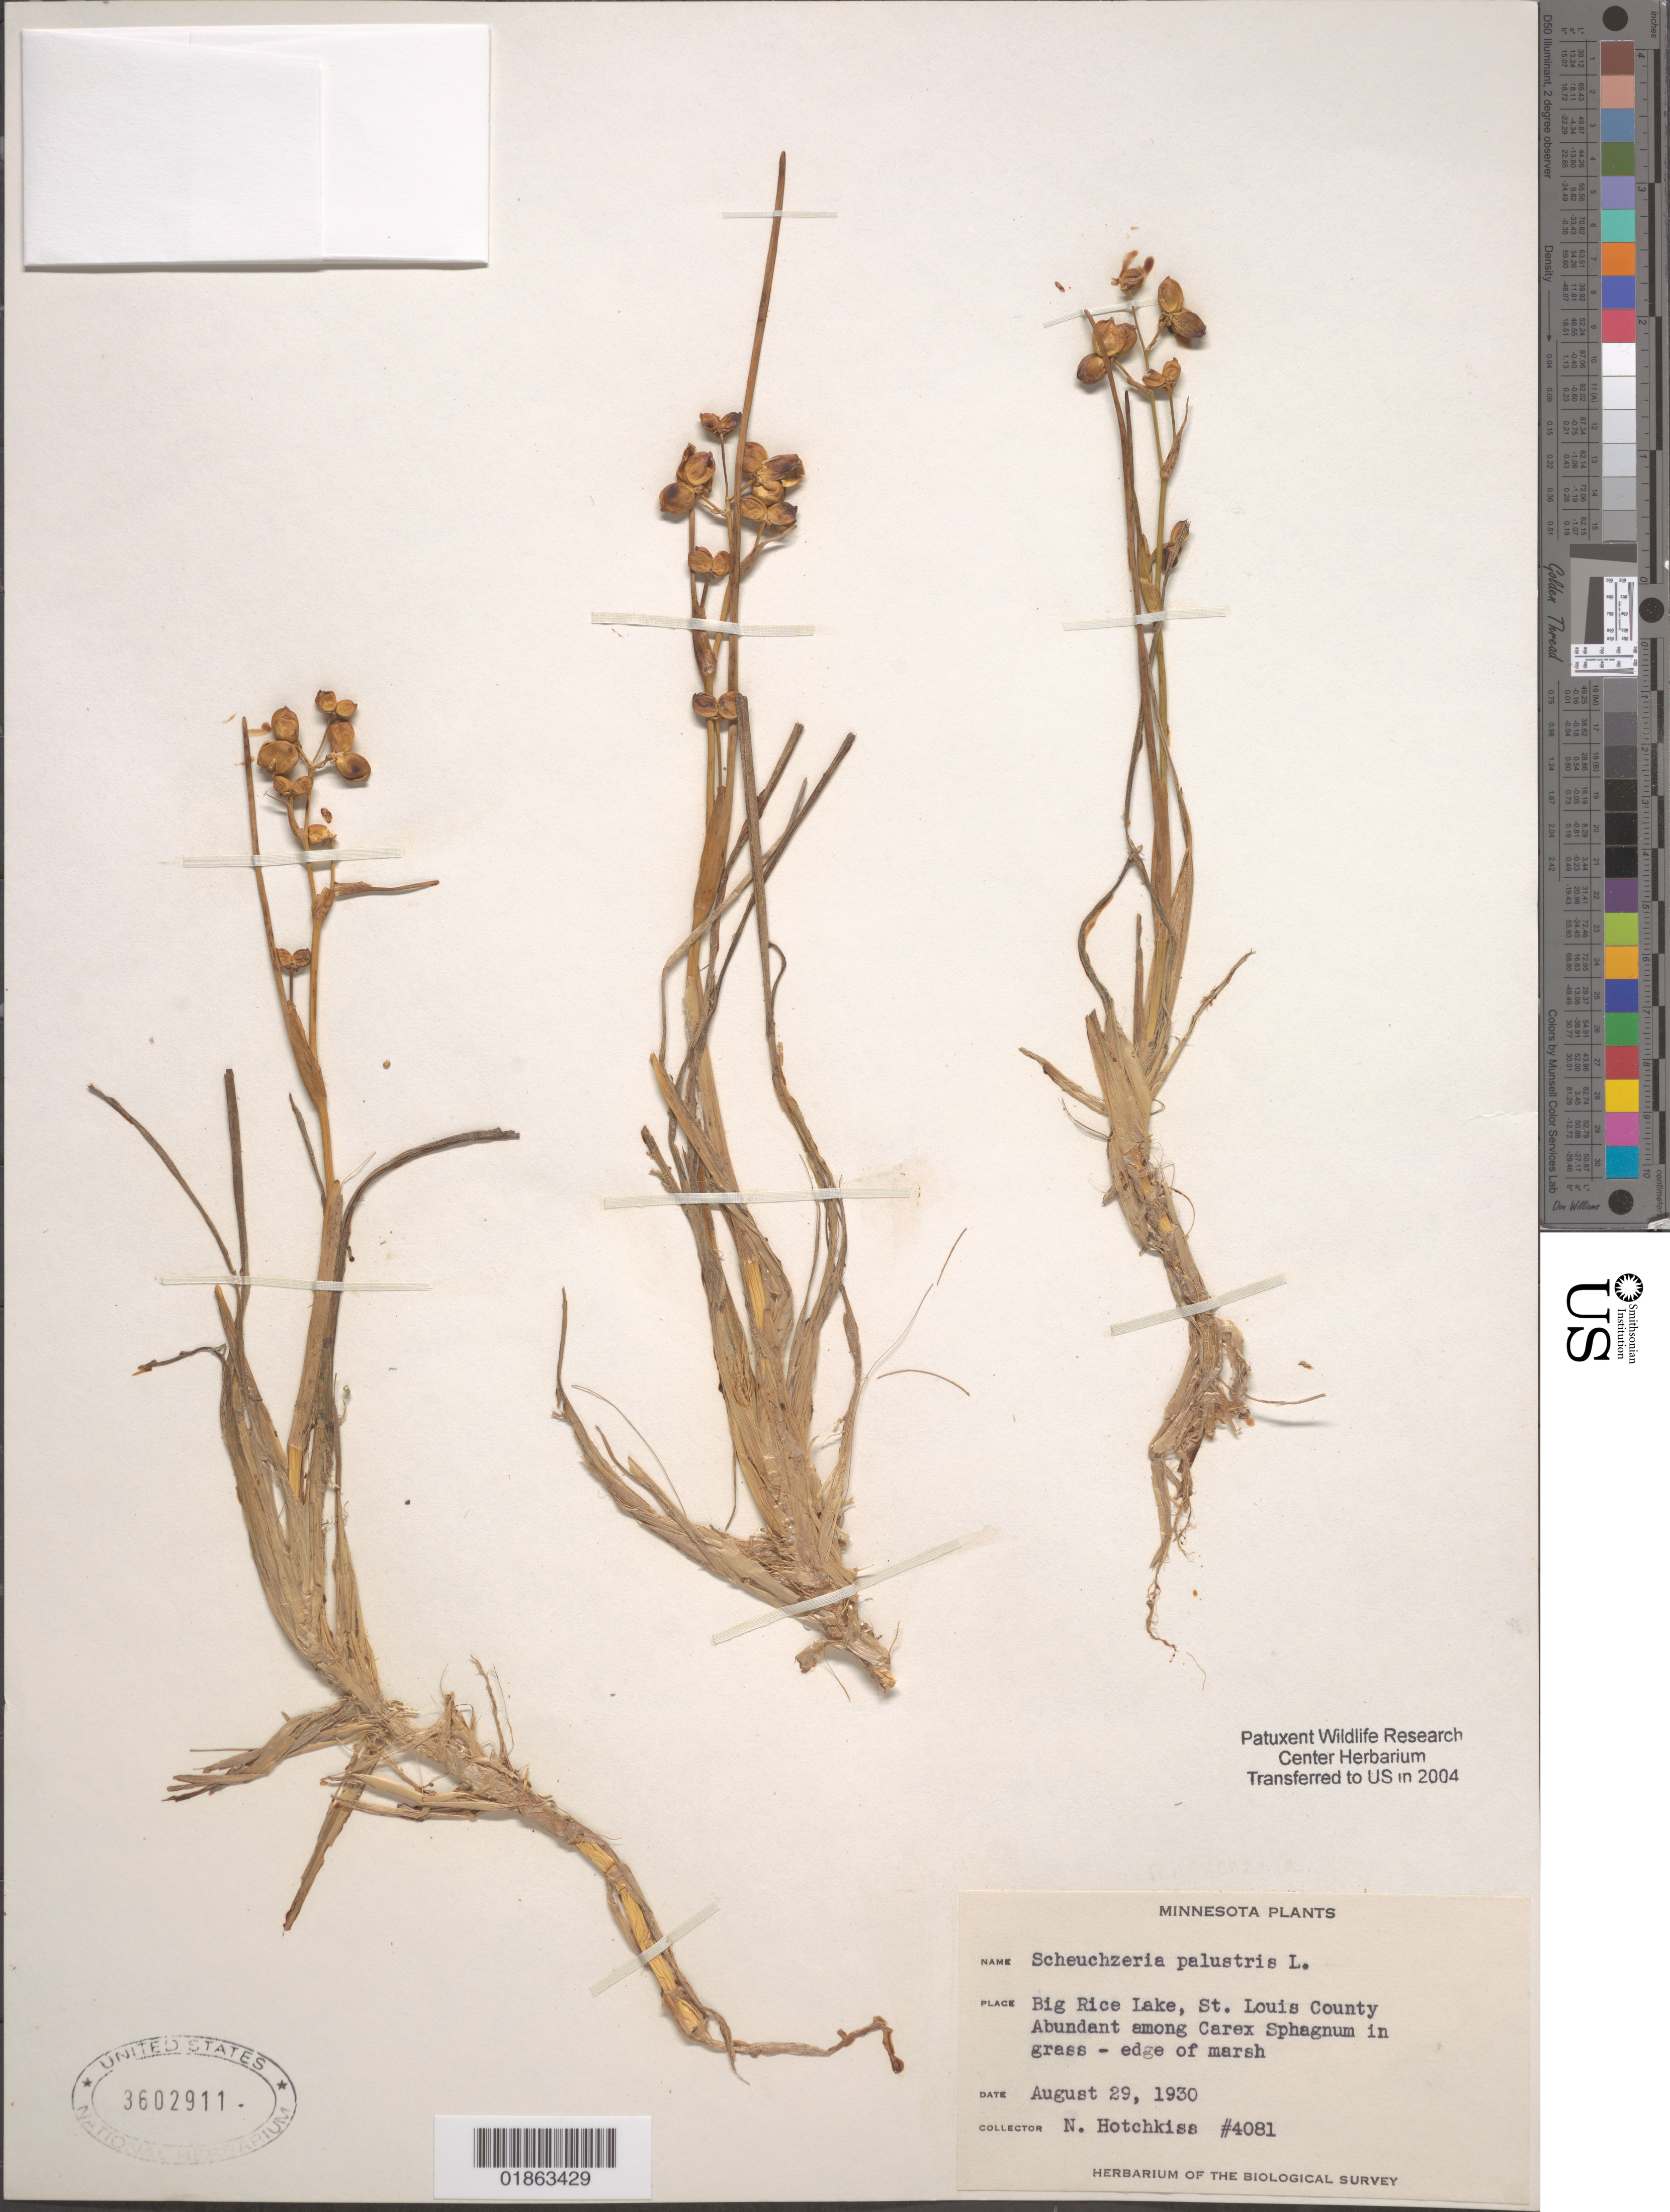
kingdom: Plantae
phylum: Tracheophyta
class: Liliopsida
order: Alismatales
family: Scheuchzeriaceae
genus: Scheuchzeria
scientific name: Scheuchzeria palustris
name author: L.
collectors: N. Hotchkiss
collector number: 4081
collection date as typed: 29 Aug 1930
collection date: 1930-08-29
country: United States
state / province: Minnesota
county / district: Saint Louis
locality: Big Rice Lake.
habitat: Edge of marsh.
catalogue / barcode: US 3602911